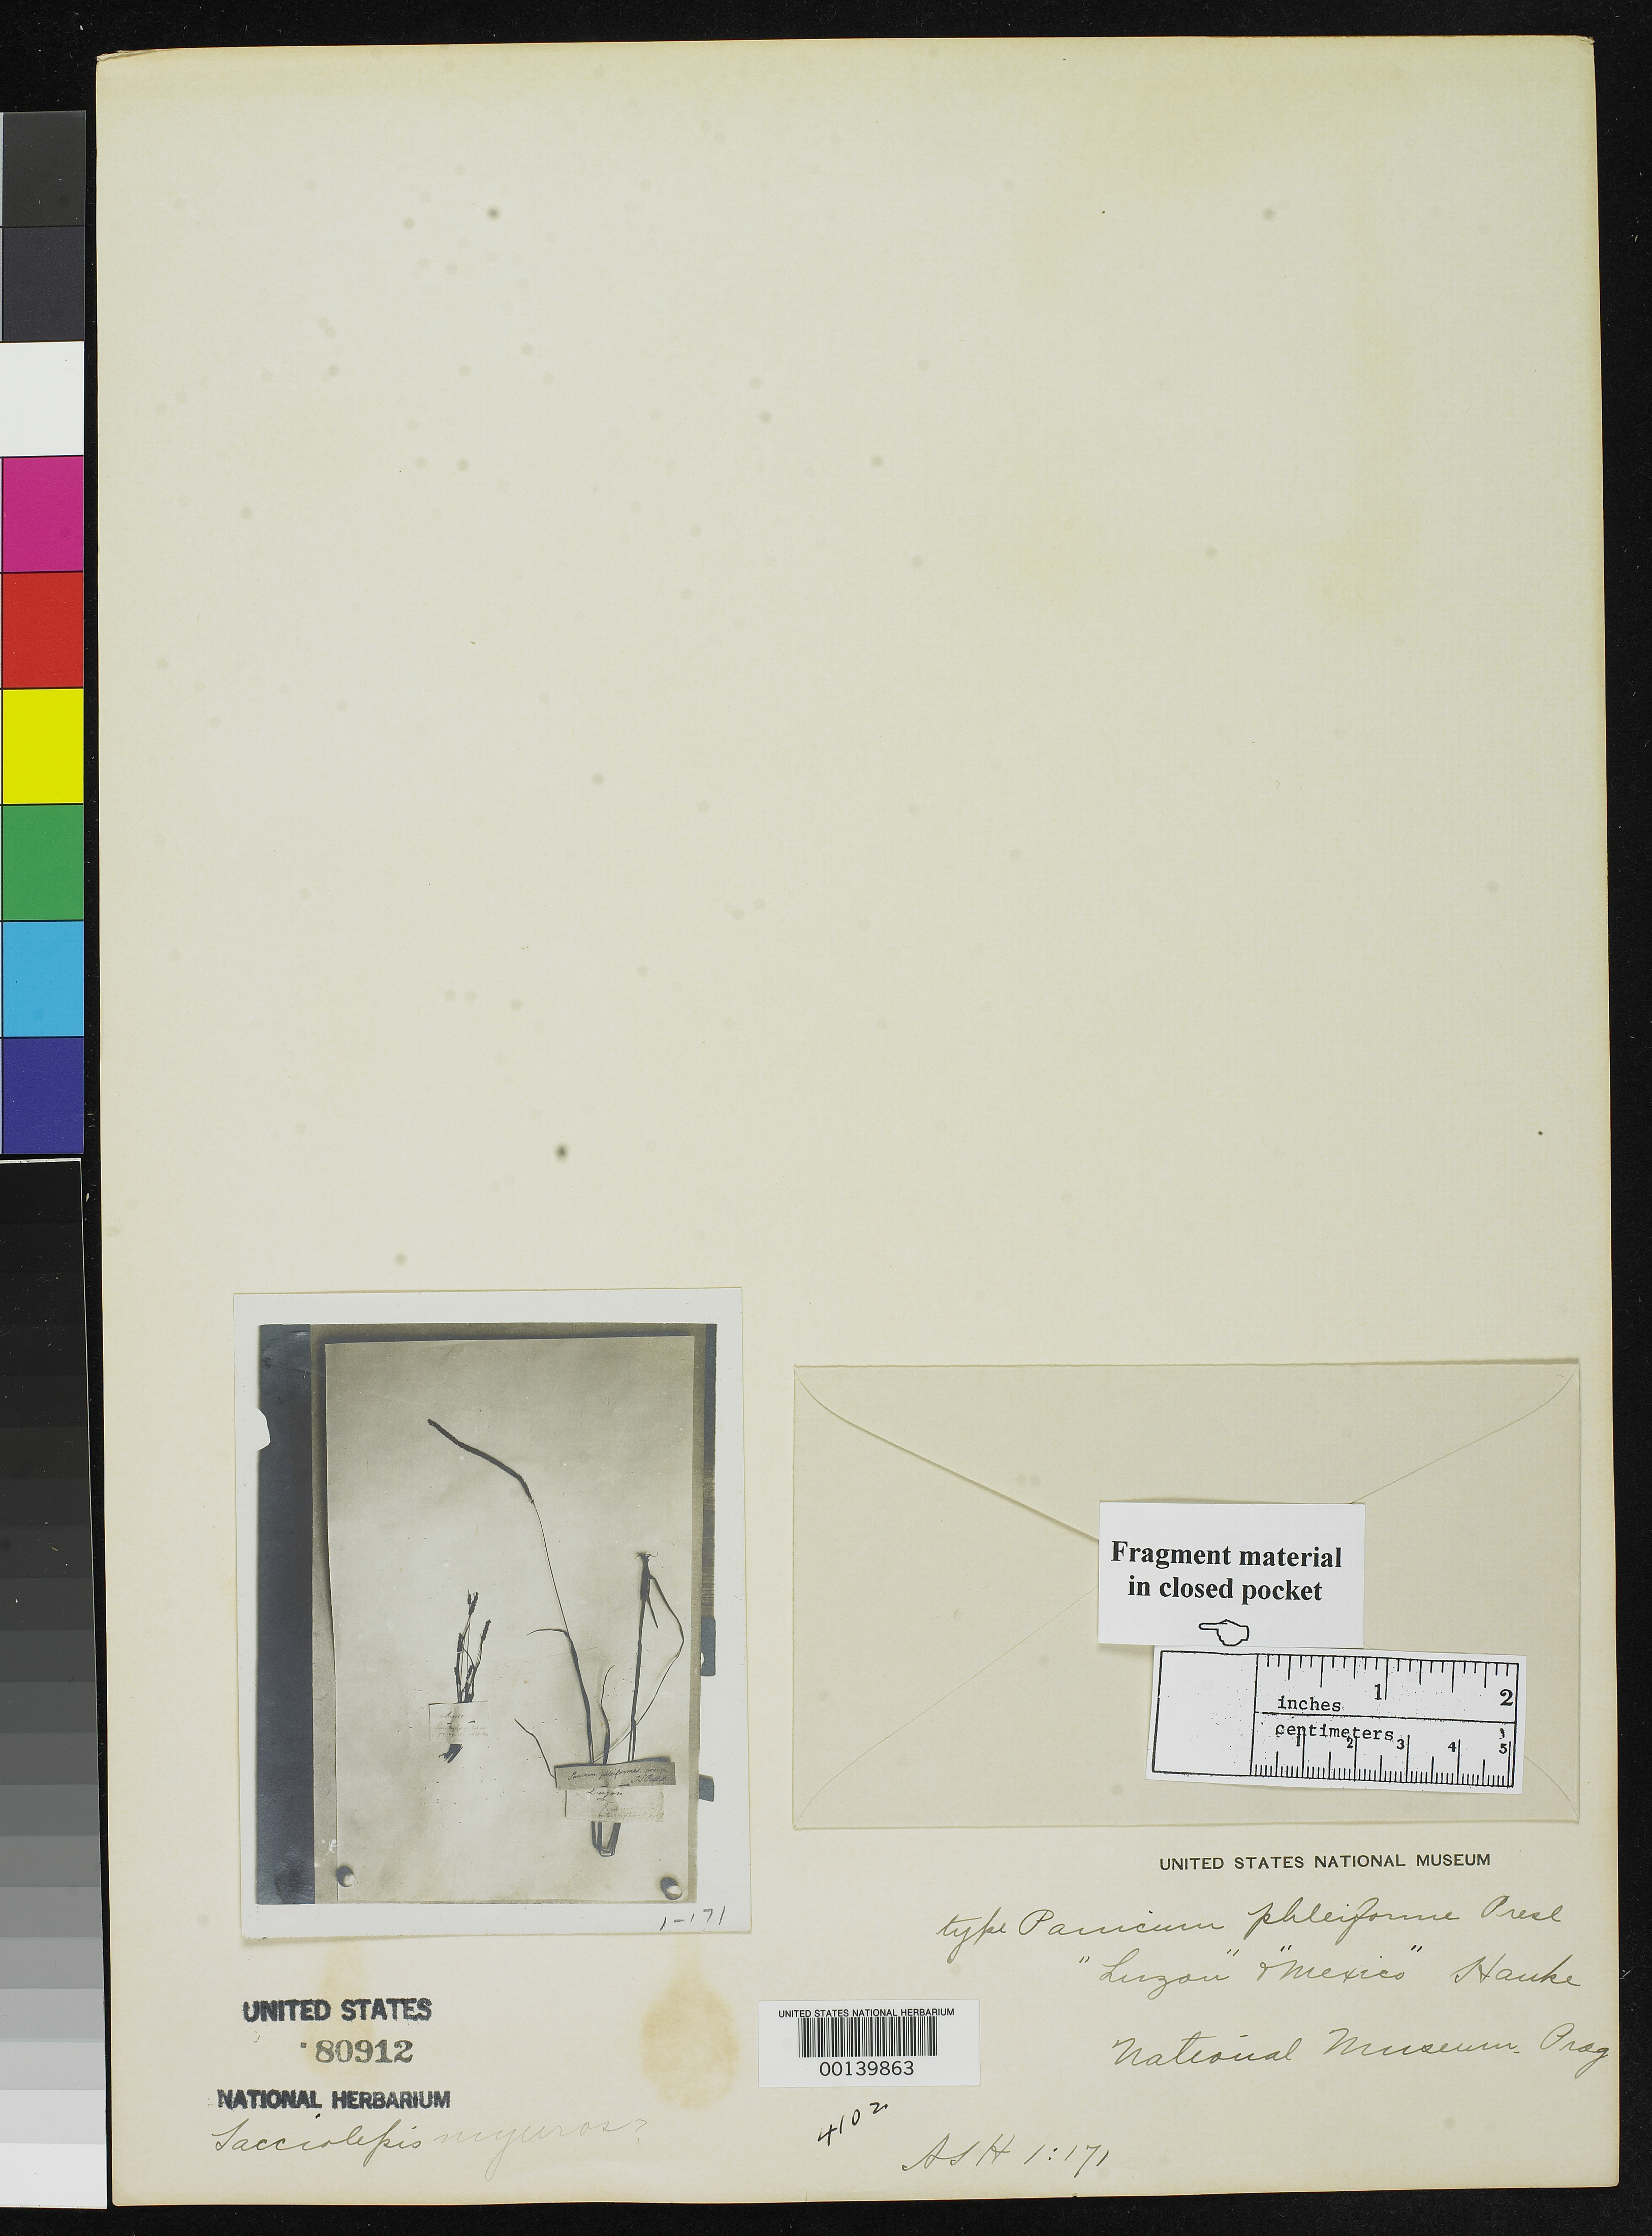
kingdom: Plantae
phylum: Tracheophyta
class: Liliopsida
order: Poales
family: Poaceae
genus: Panicum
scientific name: Panicum phleiforme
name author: J. Presl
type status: Type Fragment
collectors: T. P. X. Haenke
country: Mexico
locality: E of Monserrat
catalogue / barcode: US 80912